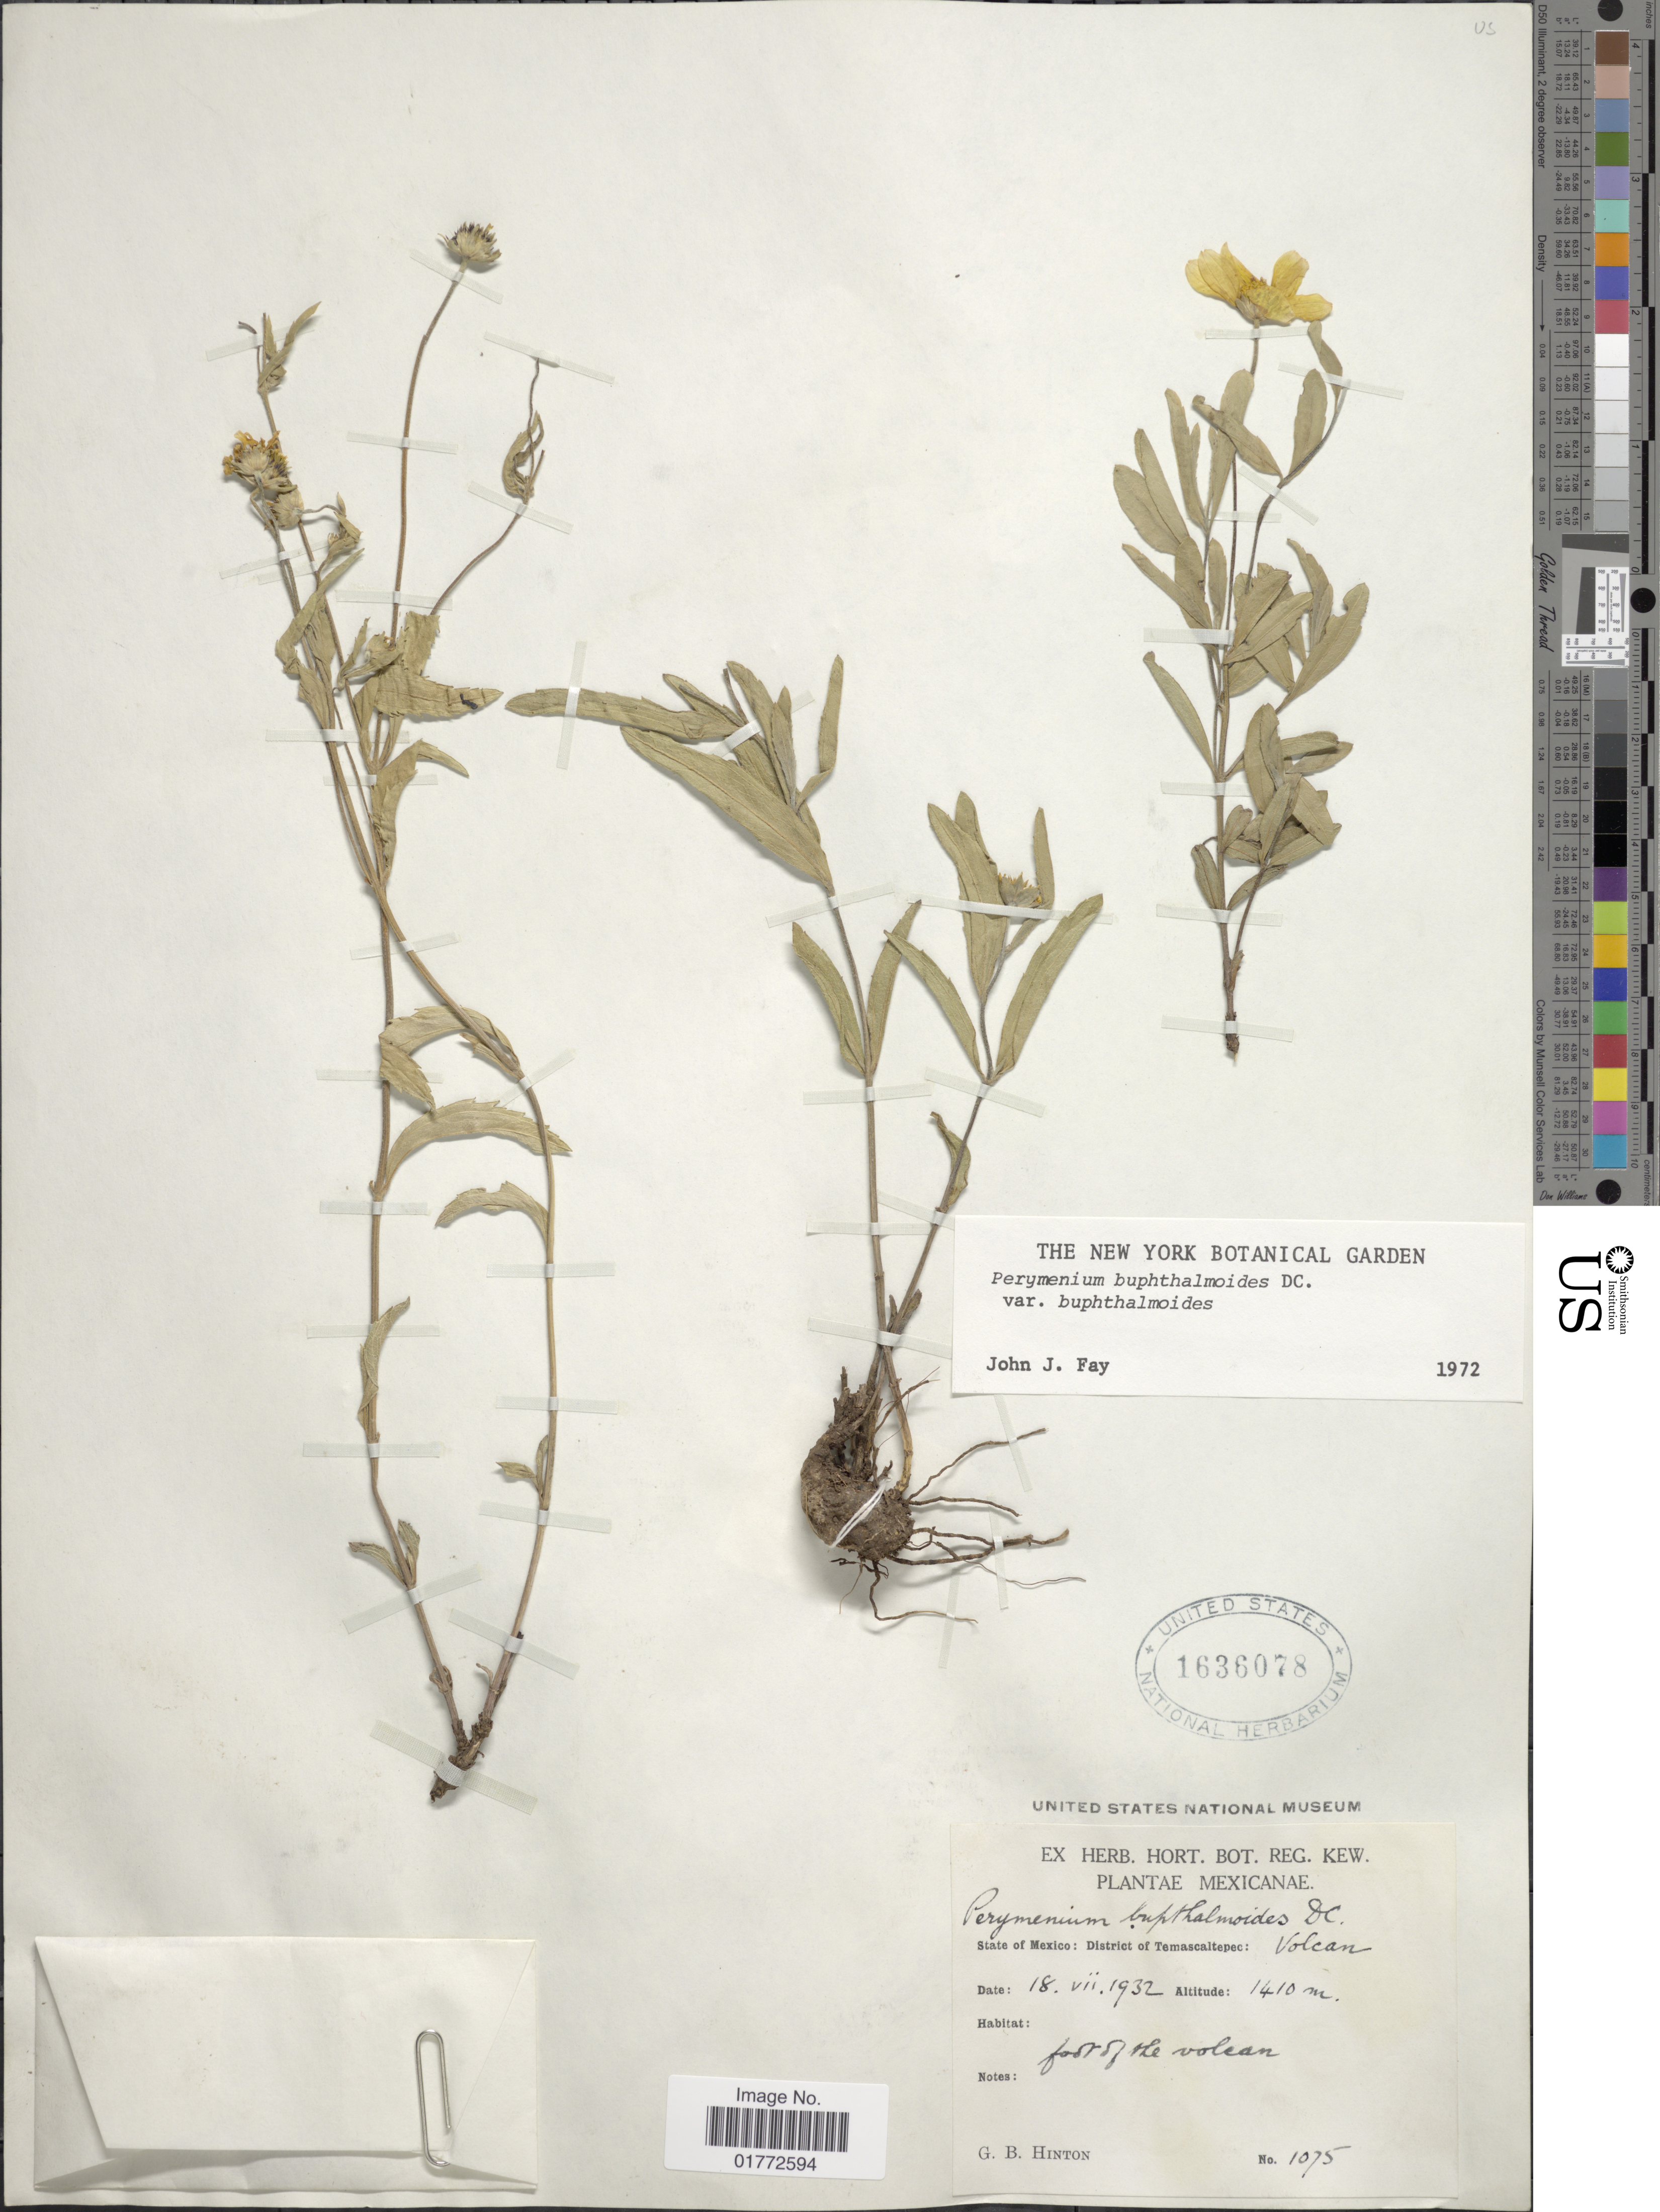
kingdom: Plantae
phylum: Tracheophyta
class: Magnoliopsida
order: Asterales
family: Asteraceae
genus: Perymenium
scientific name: Perymenium buphthalmoides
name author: DC.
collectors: G. B. Hinton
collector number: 1075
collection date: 1932-07-18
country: Mexico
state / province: México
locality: District of Temascaltepec: Volcan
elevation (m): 1410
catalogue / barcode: US 1636078